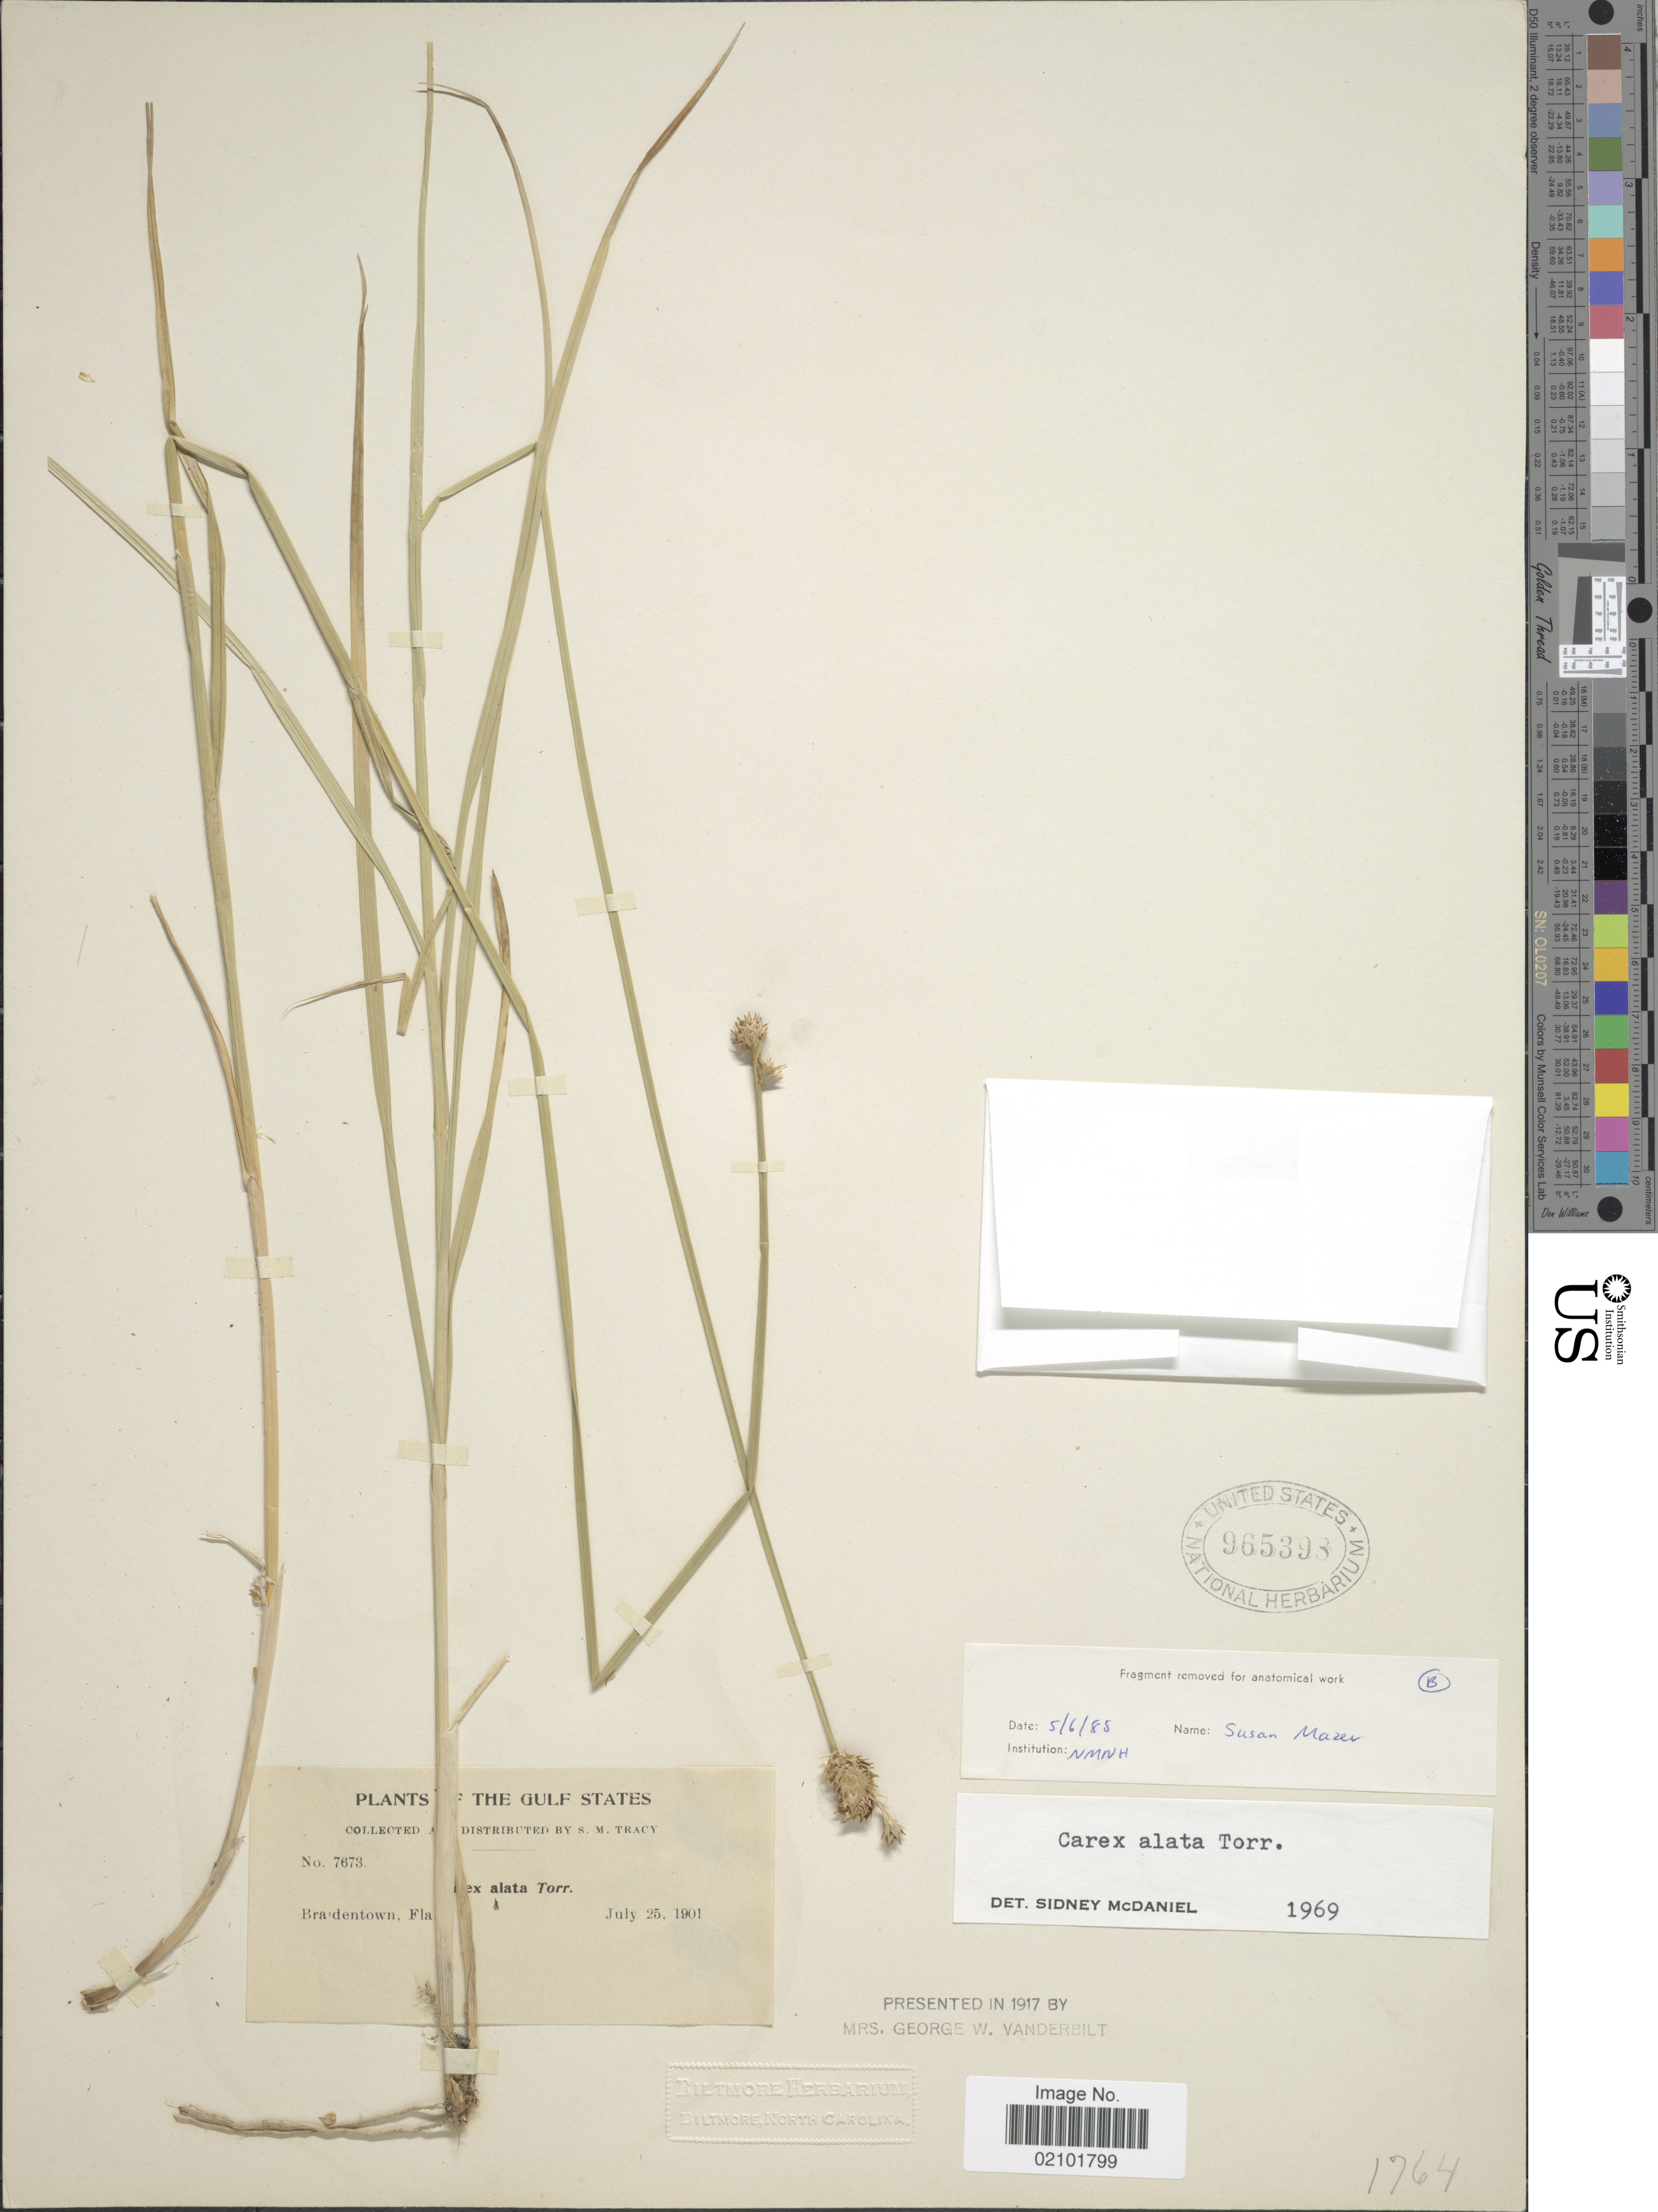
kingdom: Plantae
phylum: Tracheophyta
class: Liliopsida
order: Poales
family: Cyperaceae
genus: Carex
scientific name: Carex alata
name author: Torr.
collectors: S. M. Tracy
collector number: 7673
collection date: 1901-07-25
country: United States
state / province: Florida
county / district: Manatee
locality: Braidentown, Gulf States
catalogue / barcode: US 965398